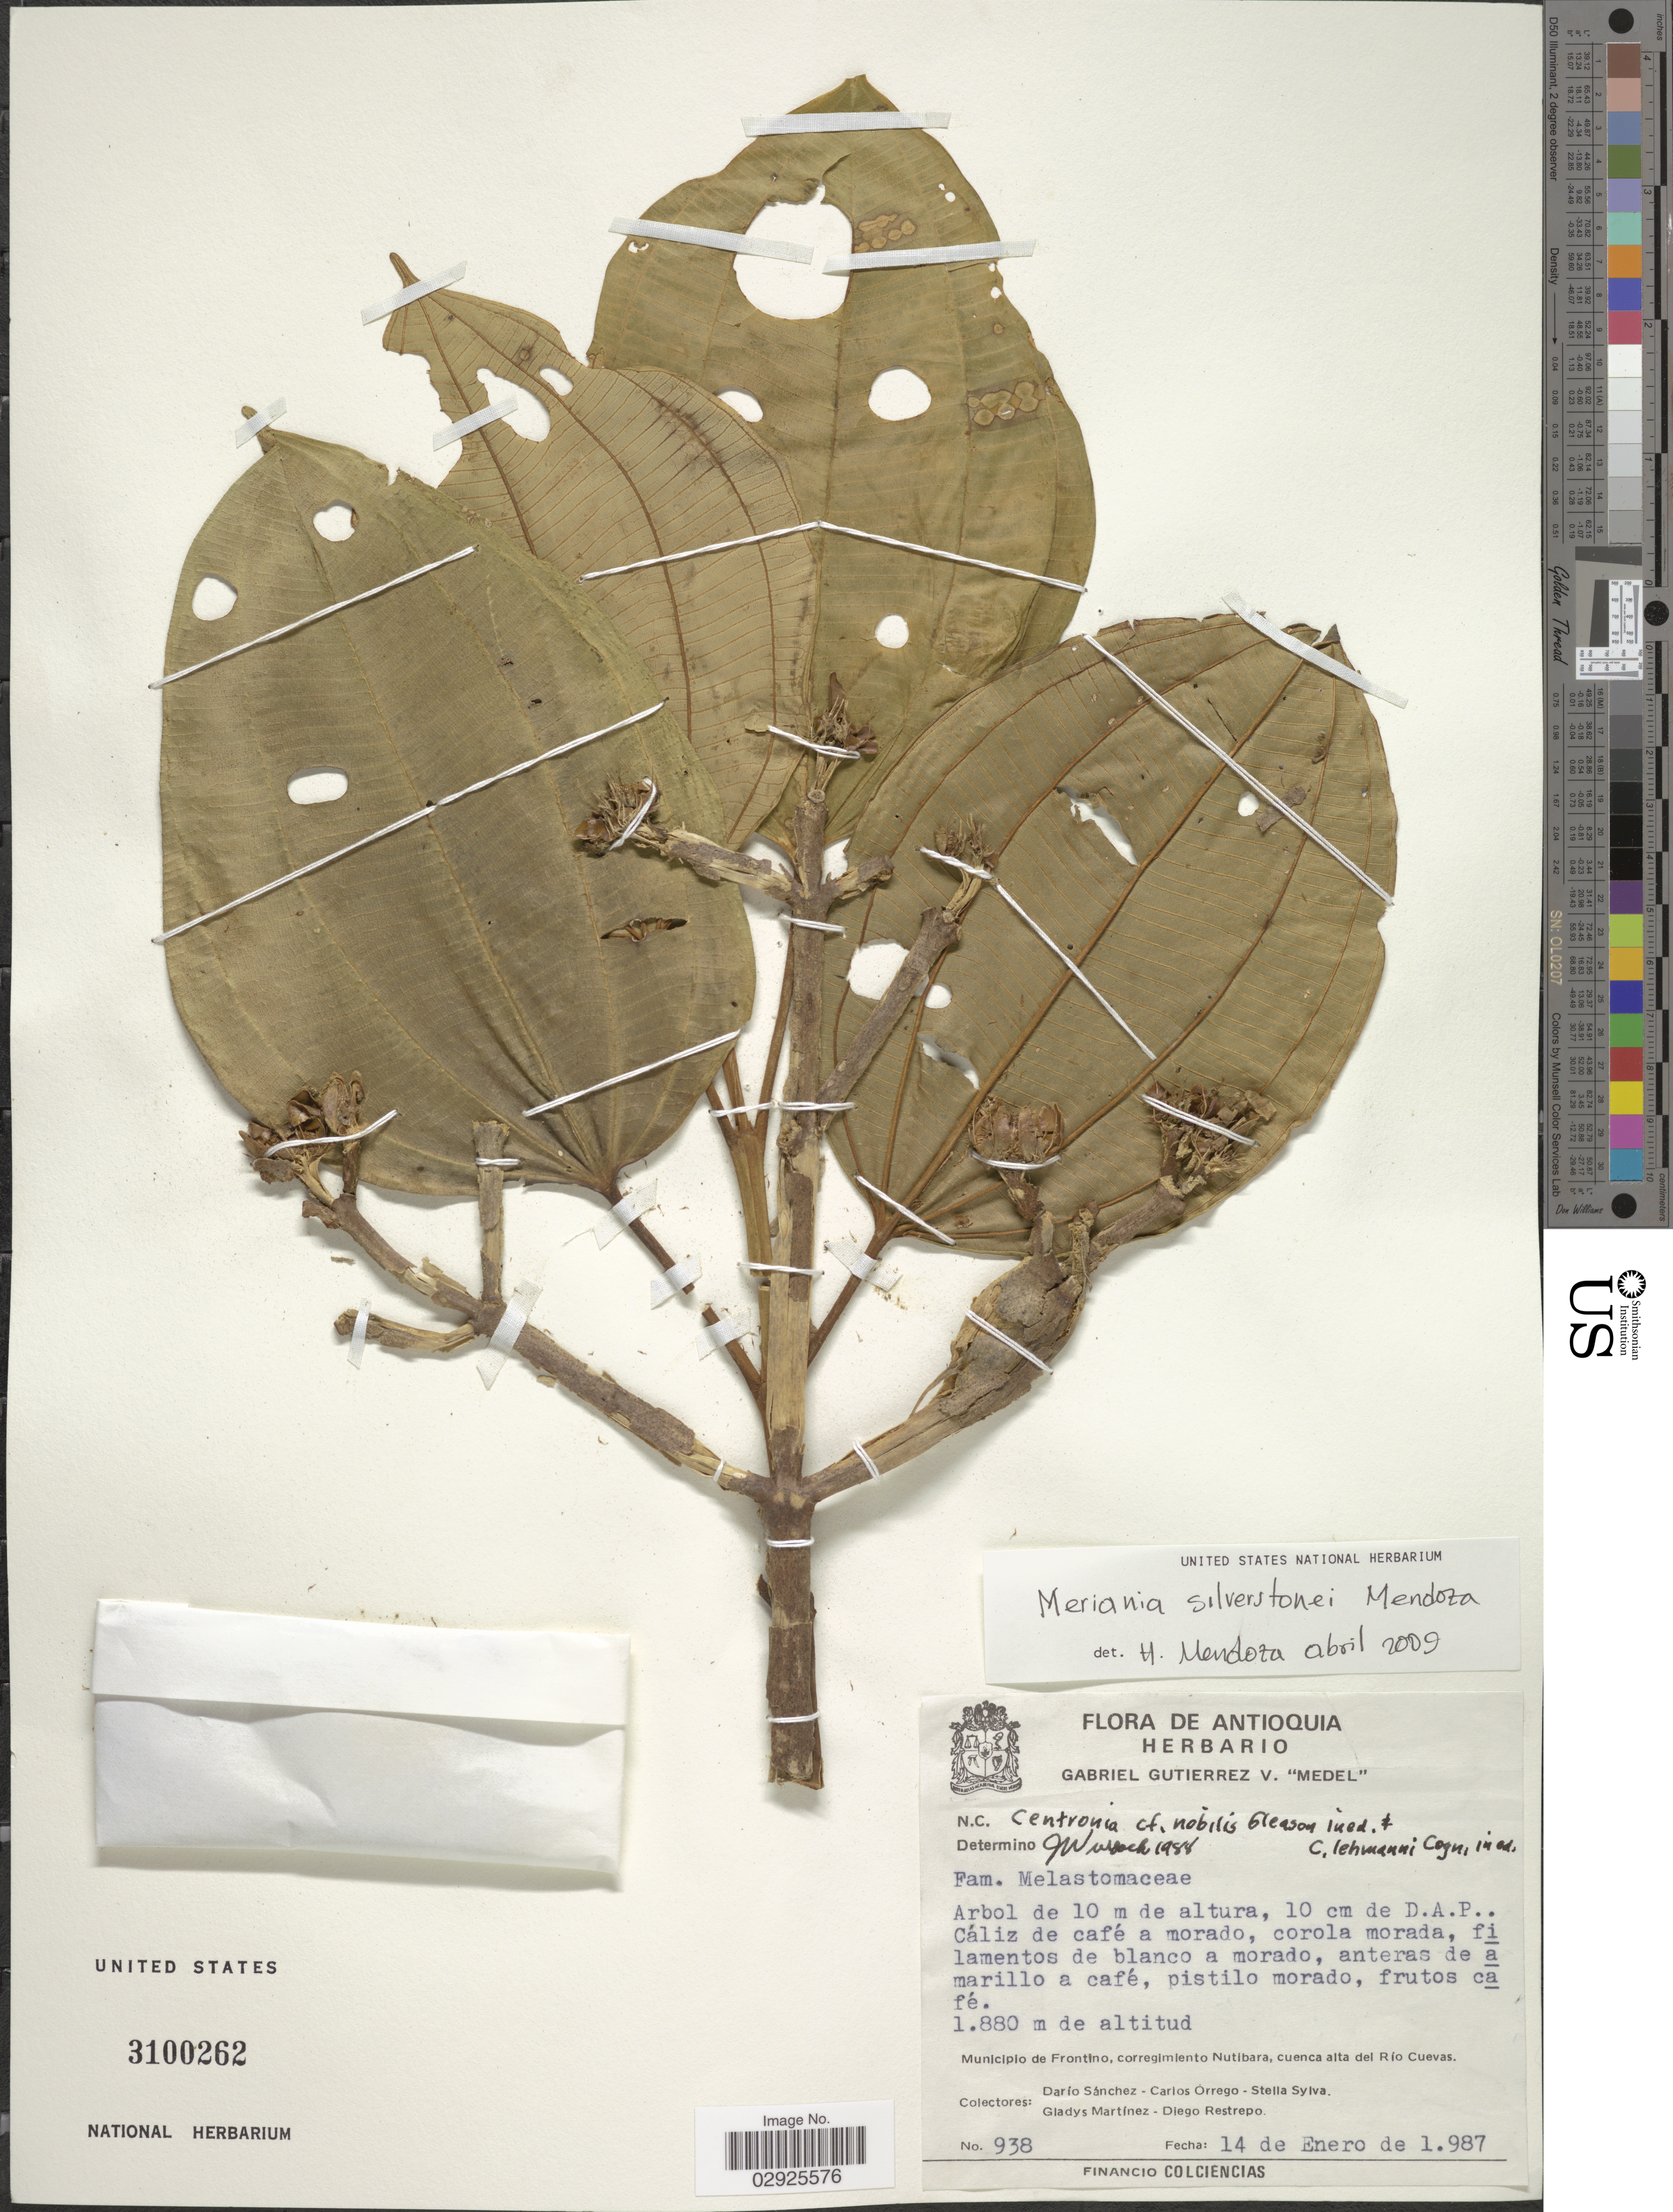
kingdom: Plantae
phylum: Tracheophyta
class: Magnoliopsida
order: Myrtales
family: Melastomataceae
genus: Meriania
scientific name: Meriania silverstonei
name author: Humberto Mend. & Fern. Alonso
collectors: D. Sánchez, C. Orrego, S. Sylva, G. Martínez & C. Restrepo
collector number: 938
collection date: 1987-01-14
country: Colombia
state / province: Antioquia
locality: Municipio de Frontino, corregimiento Nutibara, cuenca alta del Río Cuevas.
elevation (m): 1880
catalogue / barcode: US 3100262